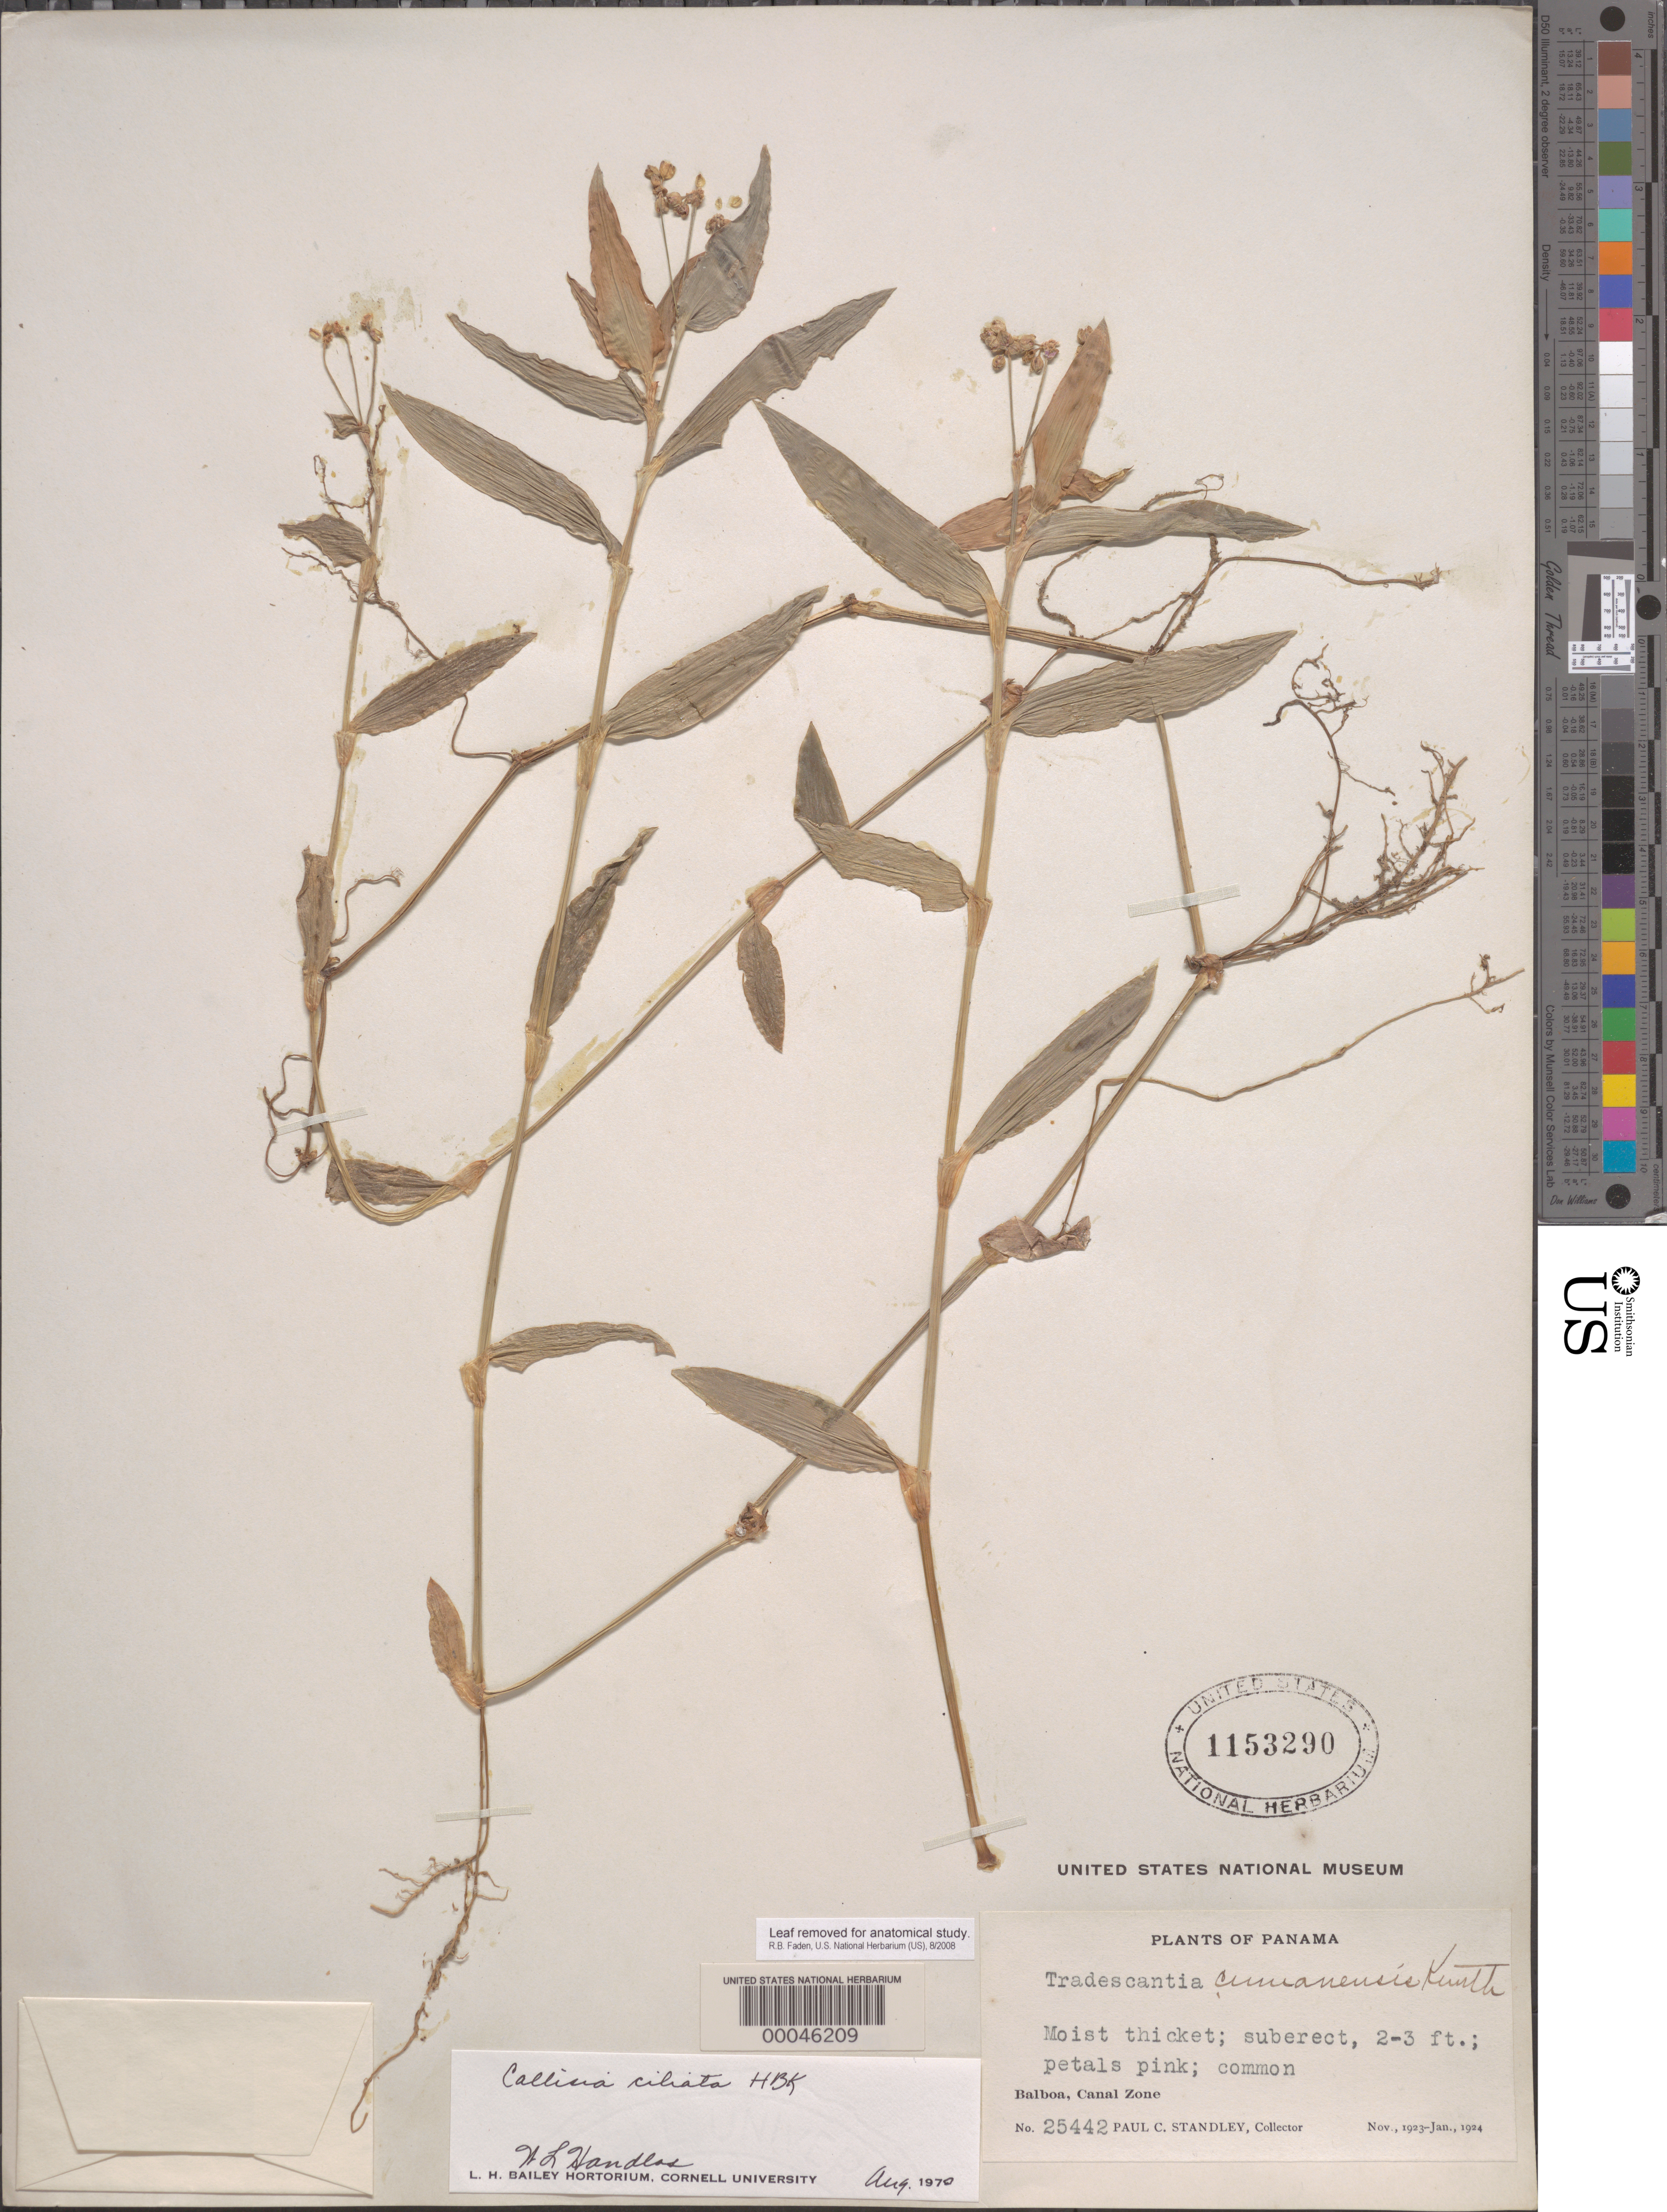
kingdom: Plantae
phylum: Tracheophyta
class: Liliopsida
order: Commelinales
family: Commelinaceae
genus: Callisia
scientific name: Callisia ciliata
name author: Kunth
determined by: Handlos, W. L.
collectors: P. C. Standley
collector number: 25442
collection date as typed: Nov 1923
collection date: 1923-11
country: Panama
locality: Balboa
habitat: Moist thicket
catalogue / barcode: US 1153290